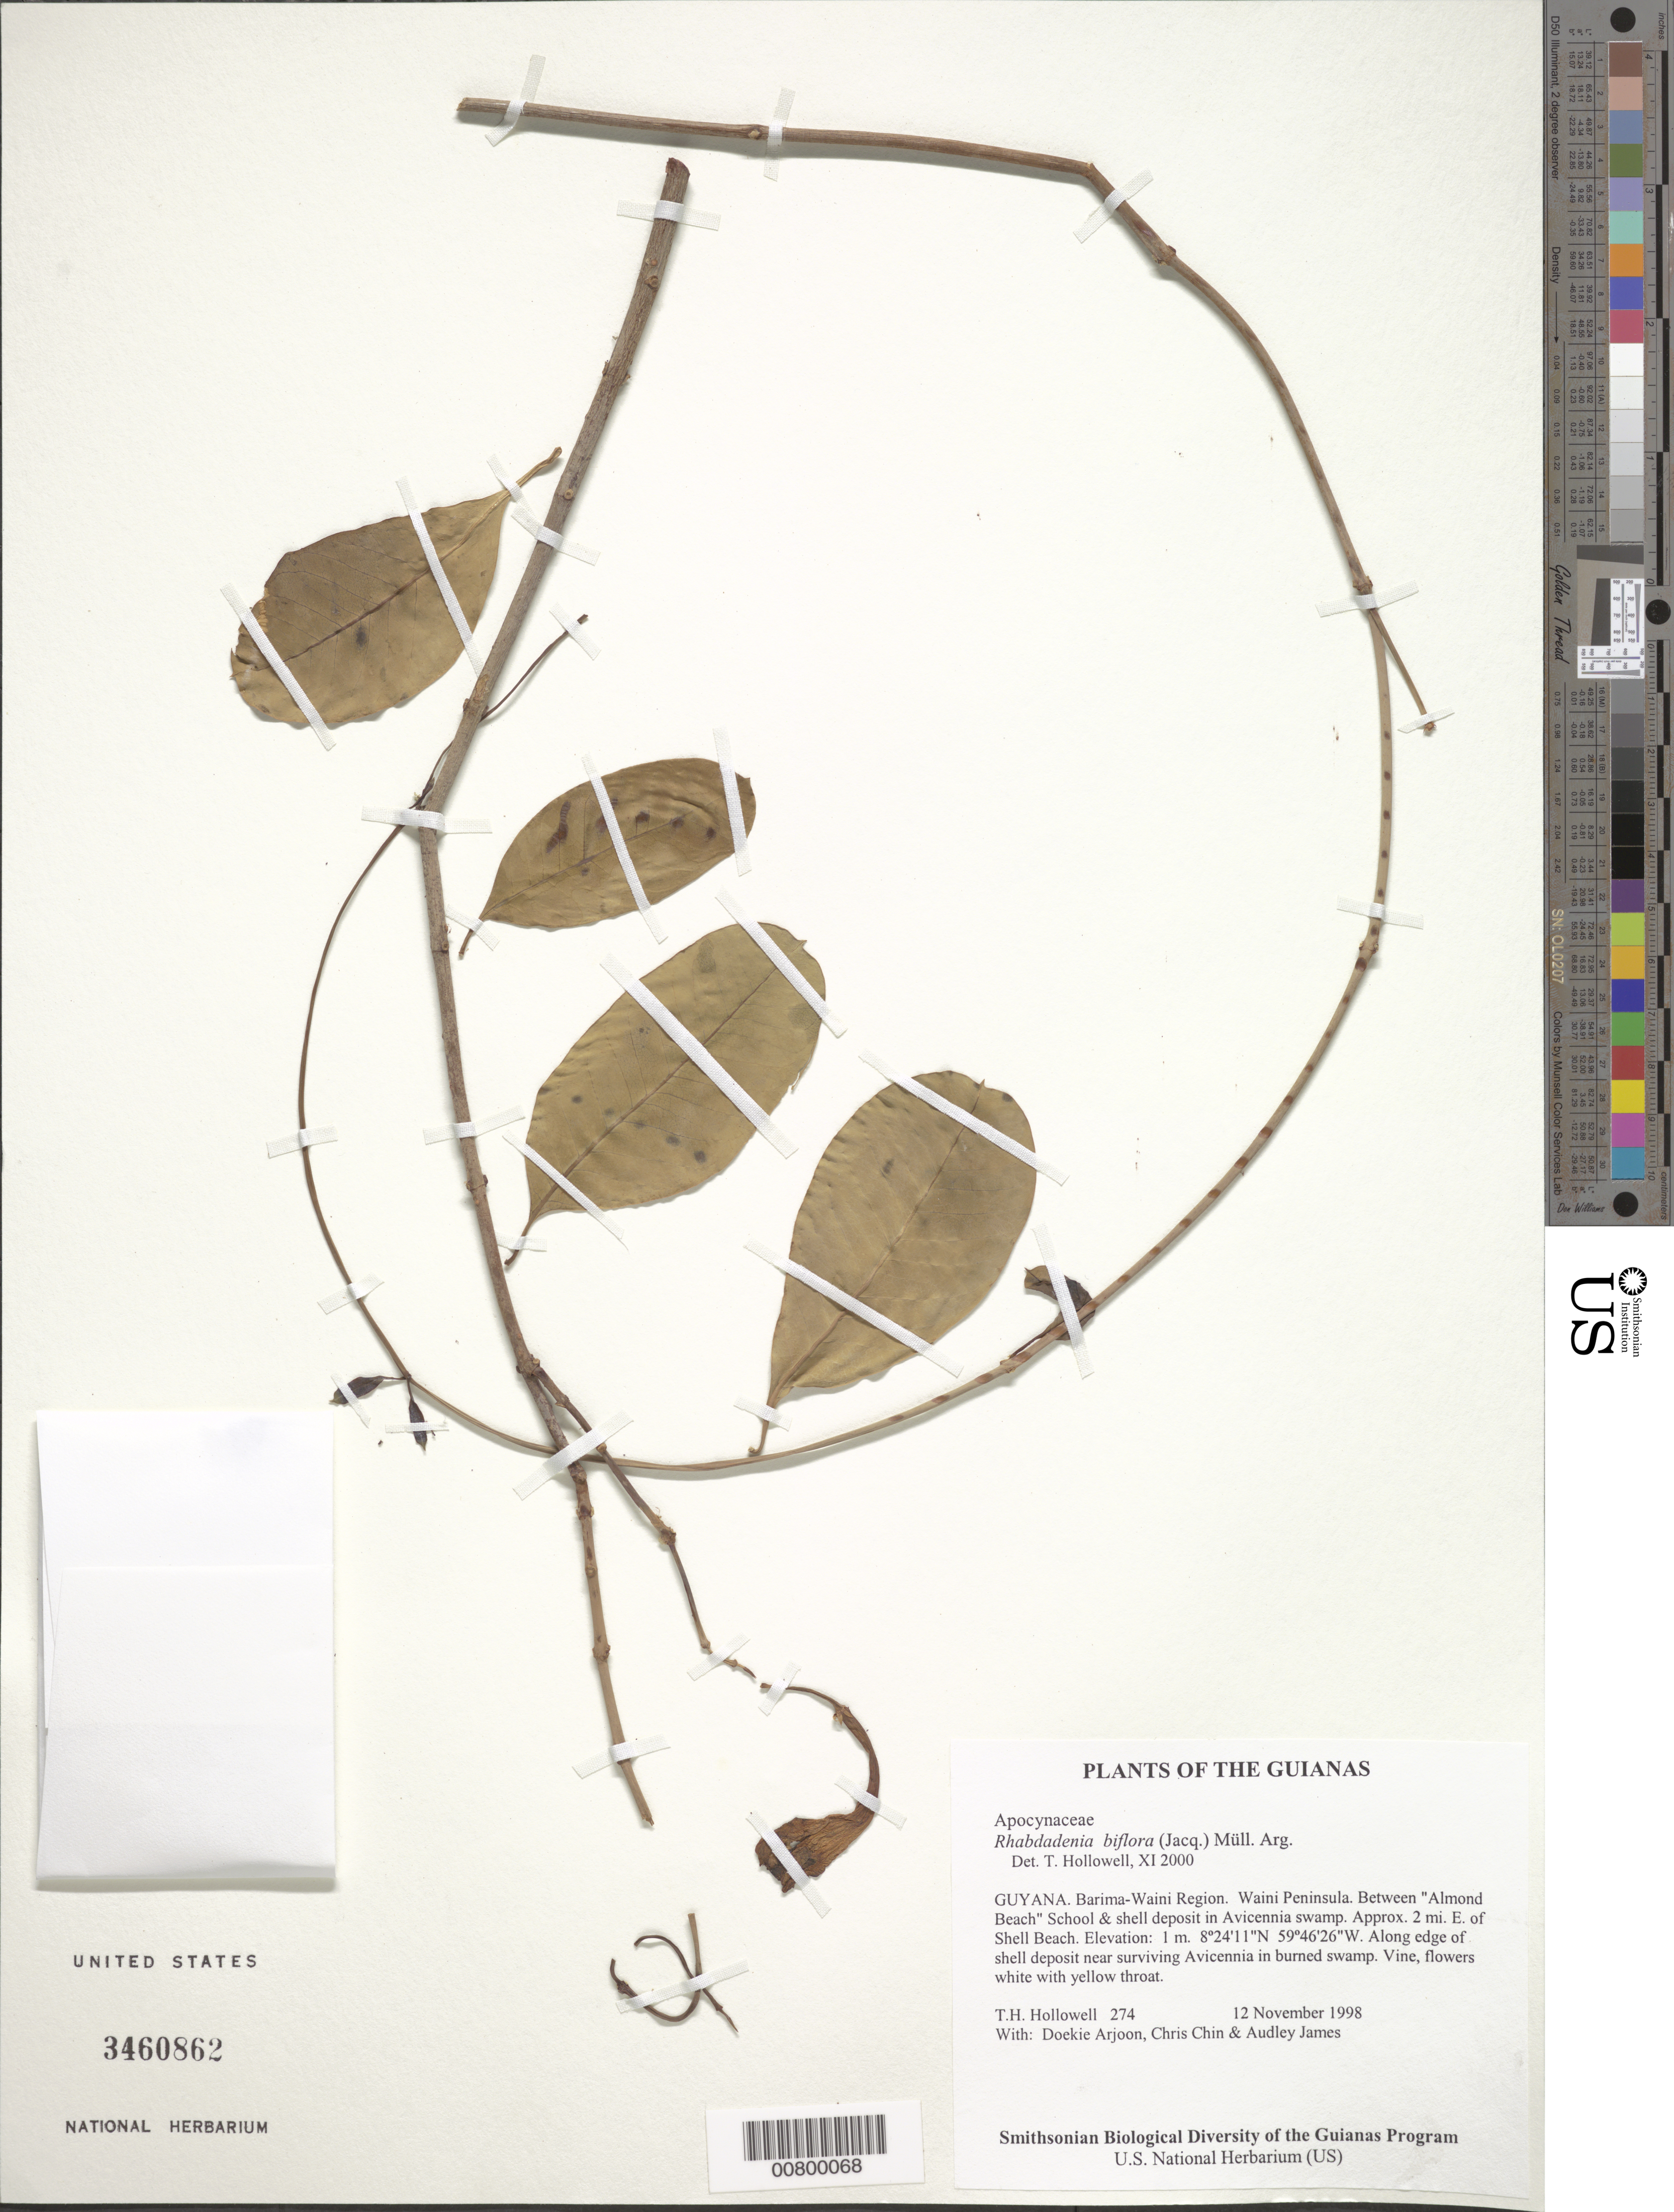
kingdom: Plantae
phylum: Tracheophyta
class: Magnoliopsida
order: Gentianales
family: Apocynaceae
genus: Rhabdadenia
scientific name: Rhabdadenia biflora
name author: (Jacq.) Müll. Arg.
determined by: Hollowell, T. H., (BOT), Smithsonian Institution - National Museum of Natural History (UNITED STATES)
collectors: T. Hollowell, D. Arjoon, C. Chin & A. James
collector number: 274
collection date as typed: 12 November 1998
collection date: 1998-11-12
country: Guyana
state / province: Barima-Waini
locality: Waini Peninsula. Between "Almond Beach" School & shell deposit in Avicennia swamp. Approx. 2 mi. E. of Shell Beach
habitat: Along edge of shell deposit near surviving Avicennia in burned swamp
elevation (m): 1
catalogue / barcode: US 3460862